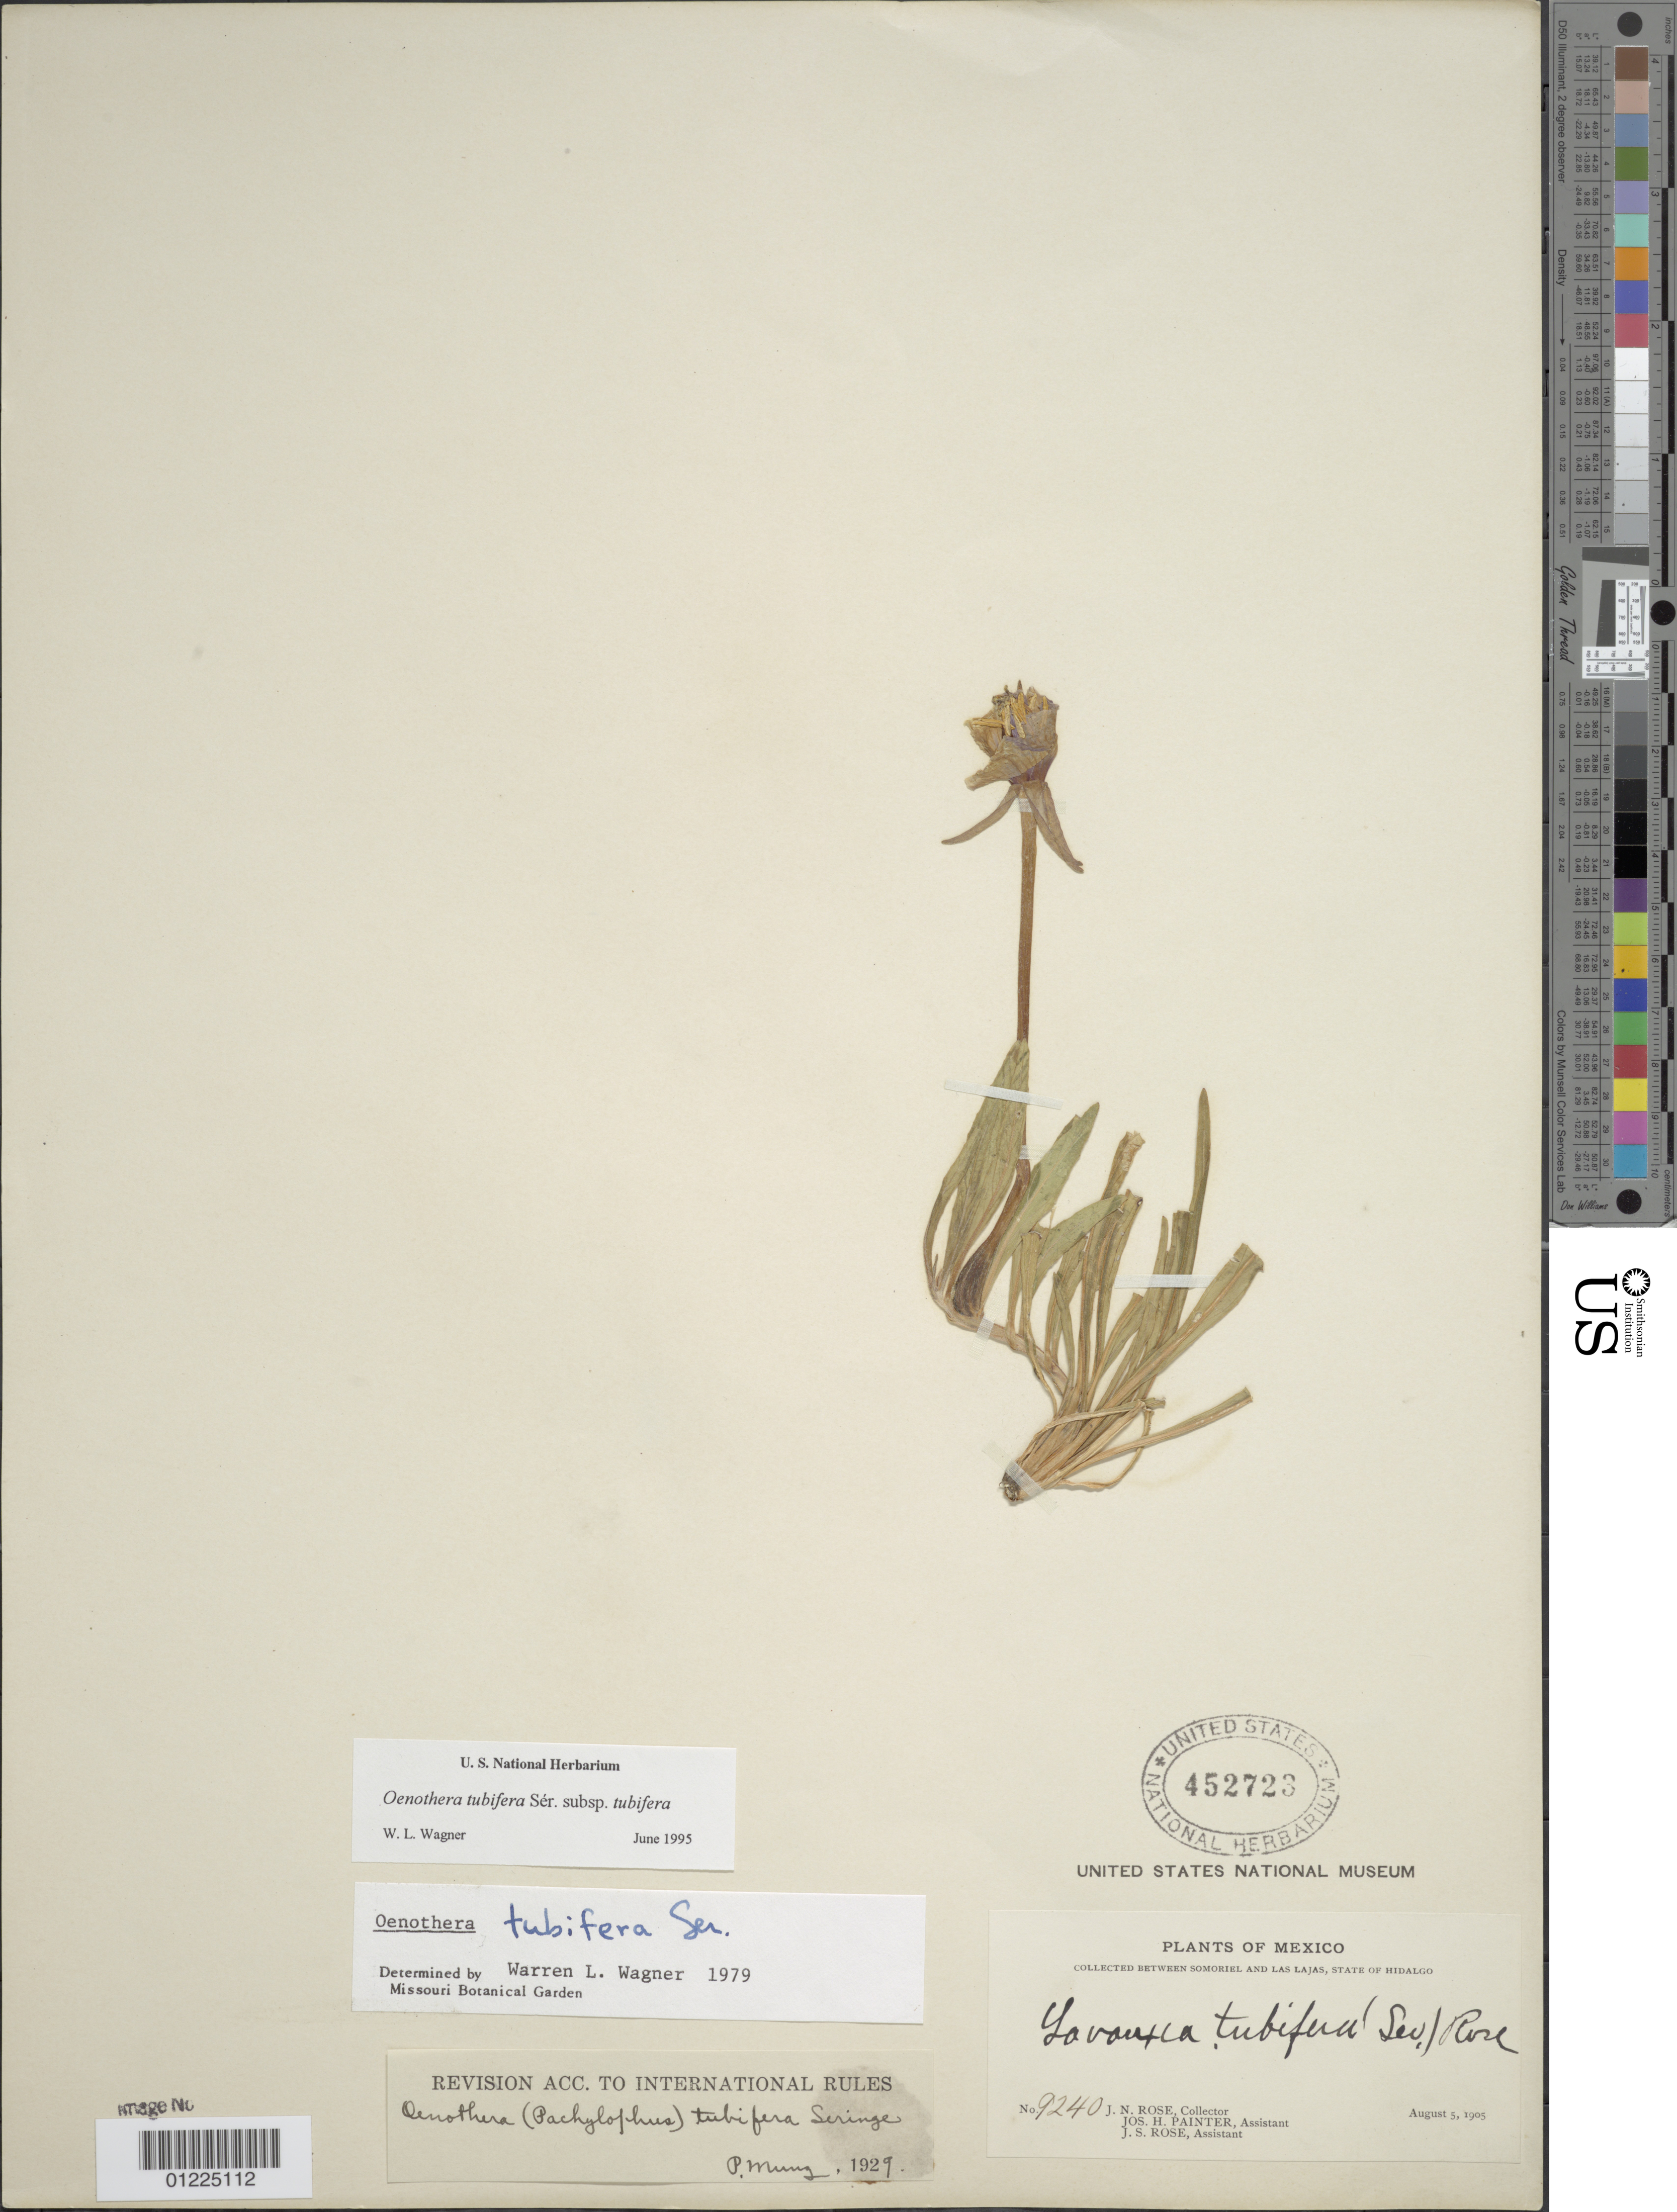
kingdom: Plantae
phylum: Tracheophyta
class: Magnoliopsida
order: Myrtales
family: Onagraceae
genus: Oenothera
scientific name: Oenothera tubifera subsp. tubifera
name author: Ser.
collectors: J. N. Rose, J. H. Painter & J. S. Rose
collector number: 9240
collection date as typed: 05 Aug 1905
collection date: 1905-08-05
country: Mexico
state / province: Hidalgo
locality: Between Somoriel and Las Lajas, State of Hidalgo.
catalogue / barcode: US 452723